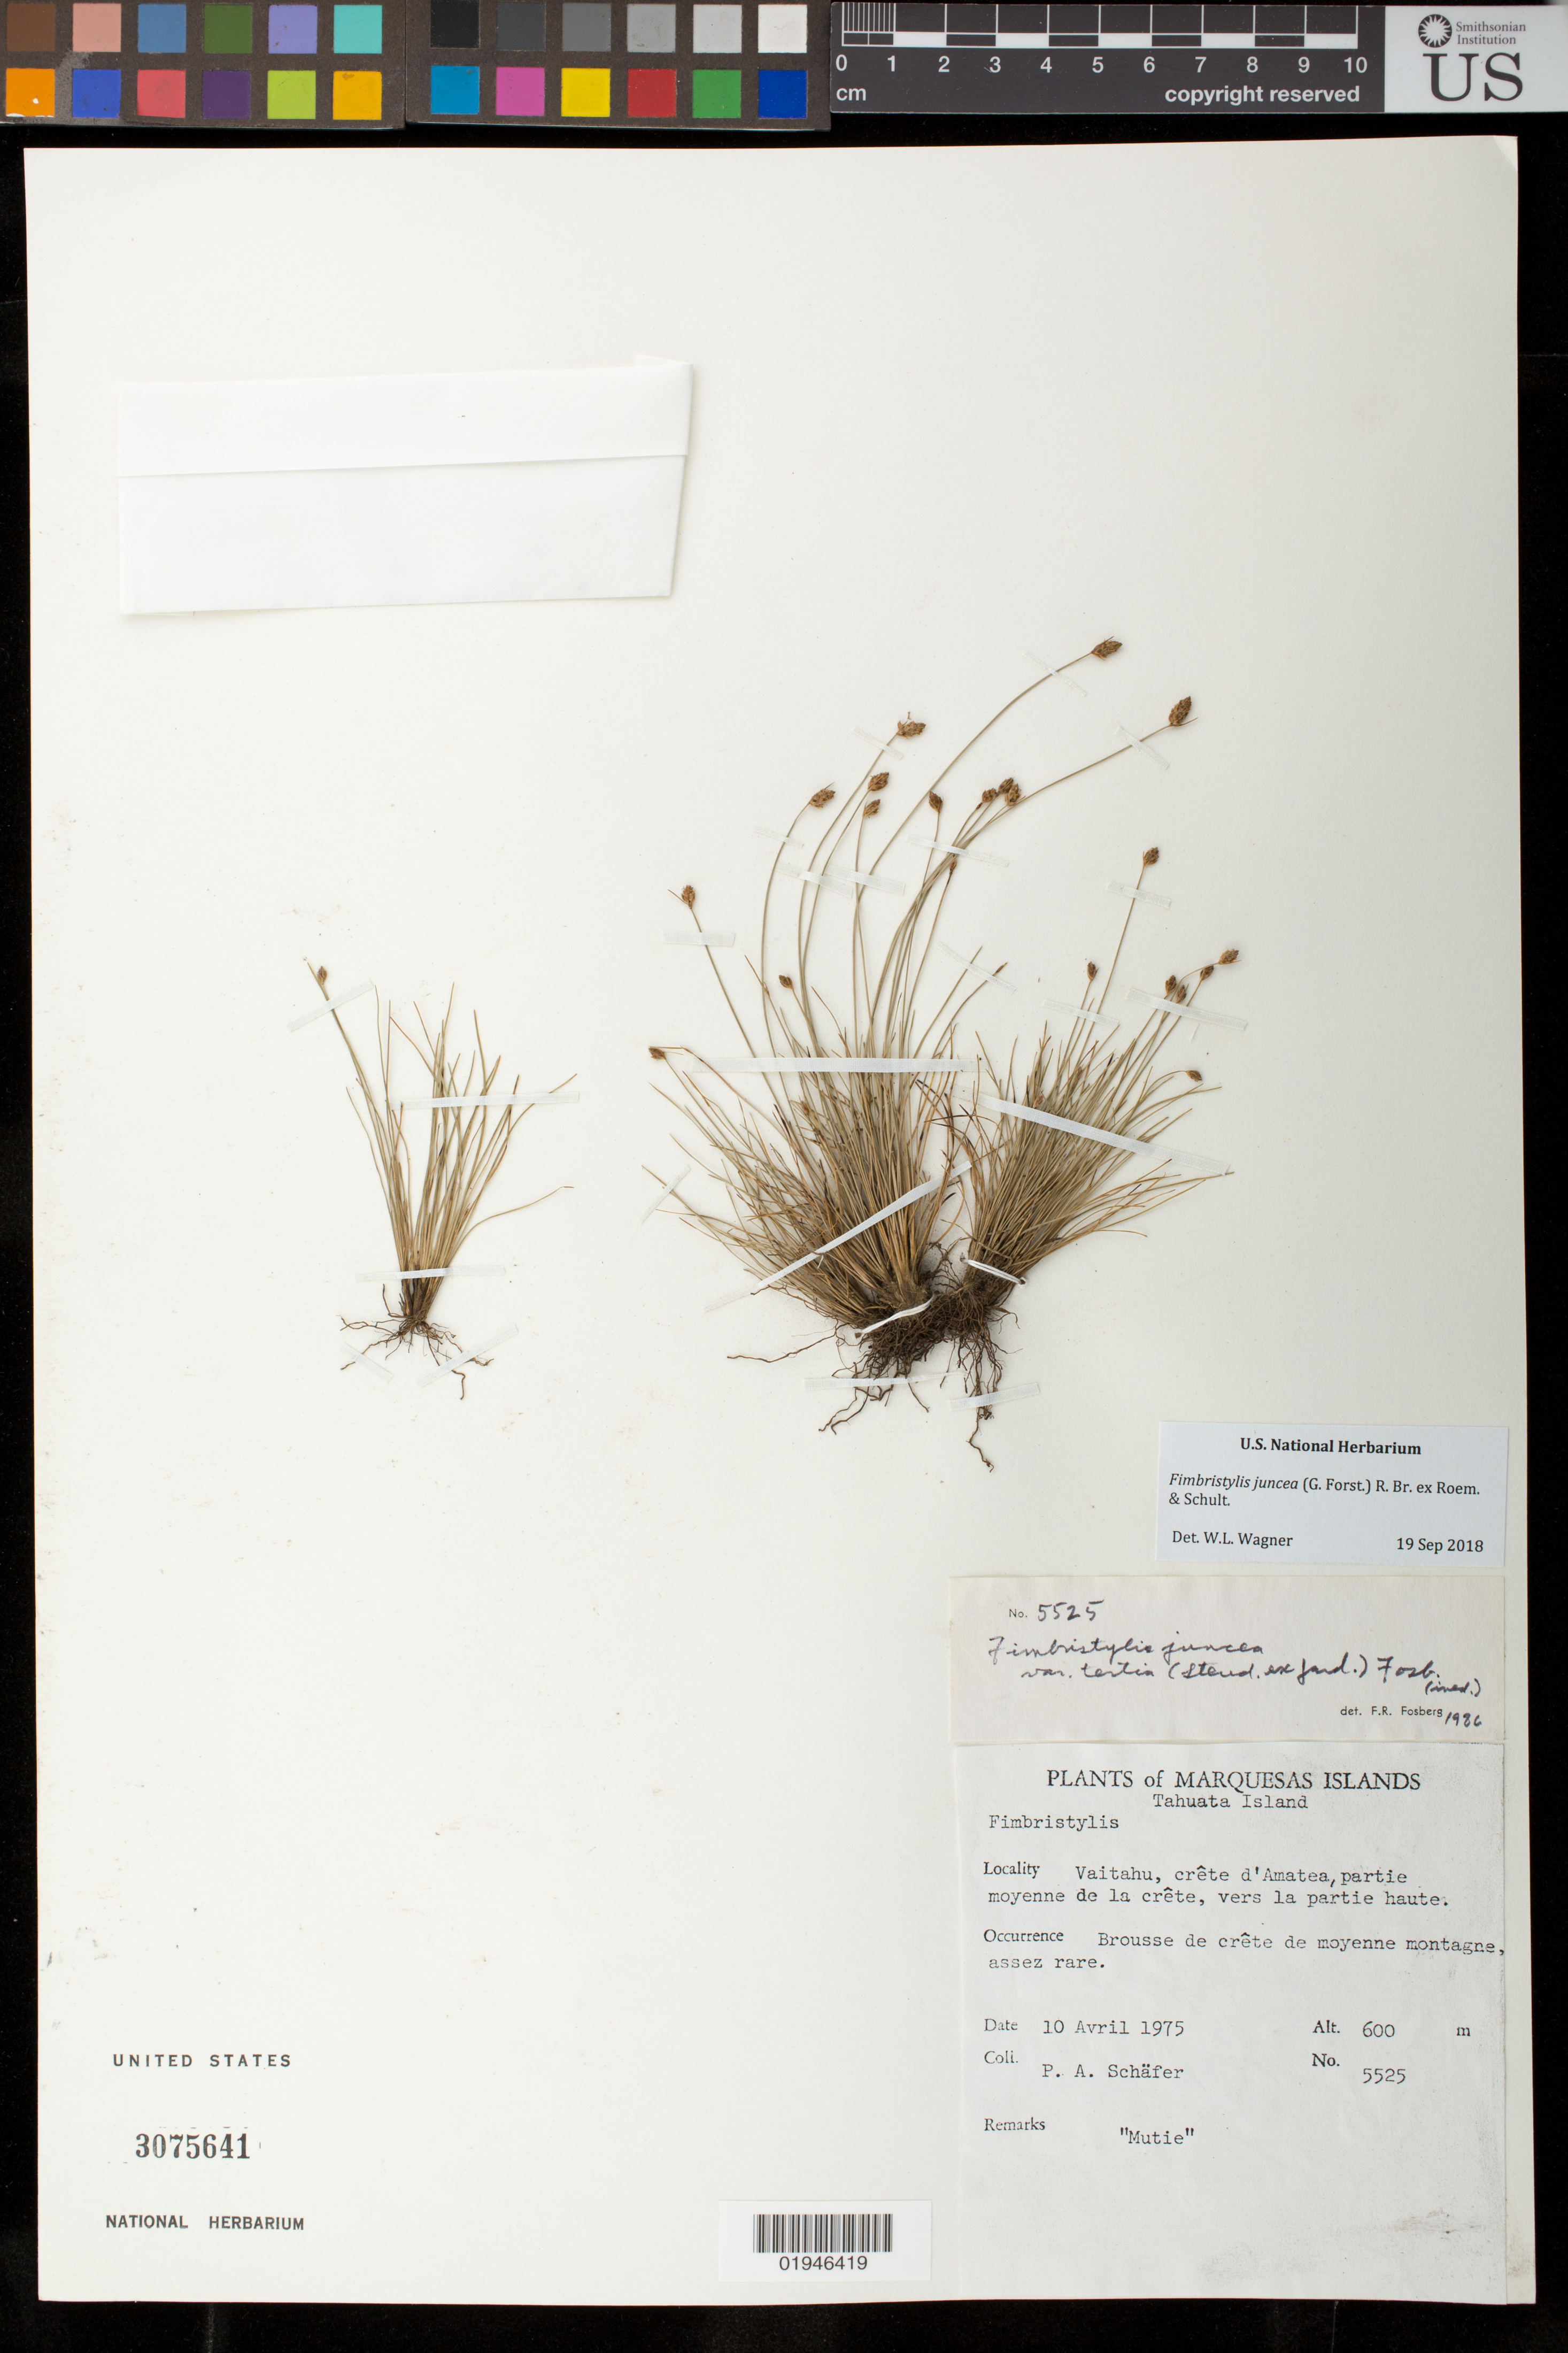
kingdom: Plantae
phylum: Tracheophyta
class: Liliopsida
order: Poales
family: Cyperaceae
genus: Fimbristylis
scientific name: Fimbristylis juncea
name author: (G. Forst.) Br. ex Roem. & Schult.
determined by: Wagner, W. L., (BOT), Smithsonian Institution - National Museum of Natural History (UNITED STATES)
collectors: P. A. Schäfer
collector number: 5525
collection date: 1975-04-10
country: French Polynesia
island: Tahuata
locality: Vaitahu, crête d'Amatea, middle part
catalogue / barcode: US 3075641